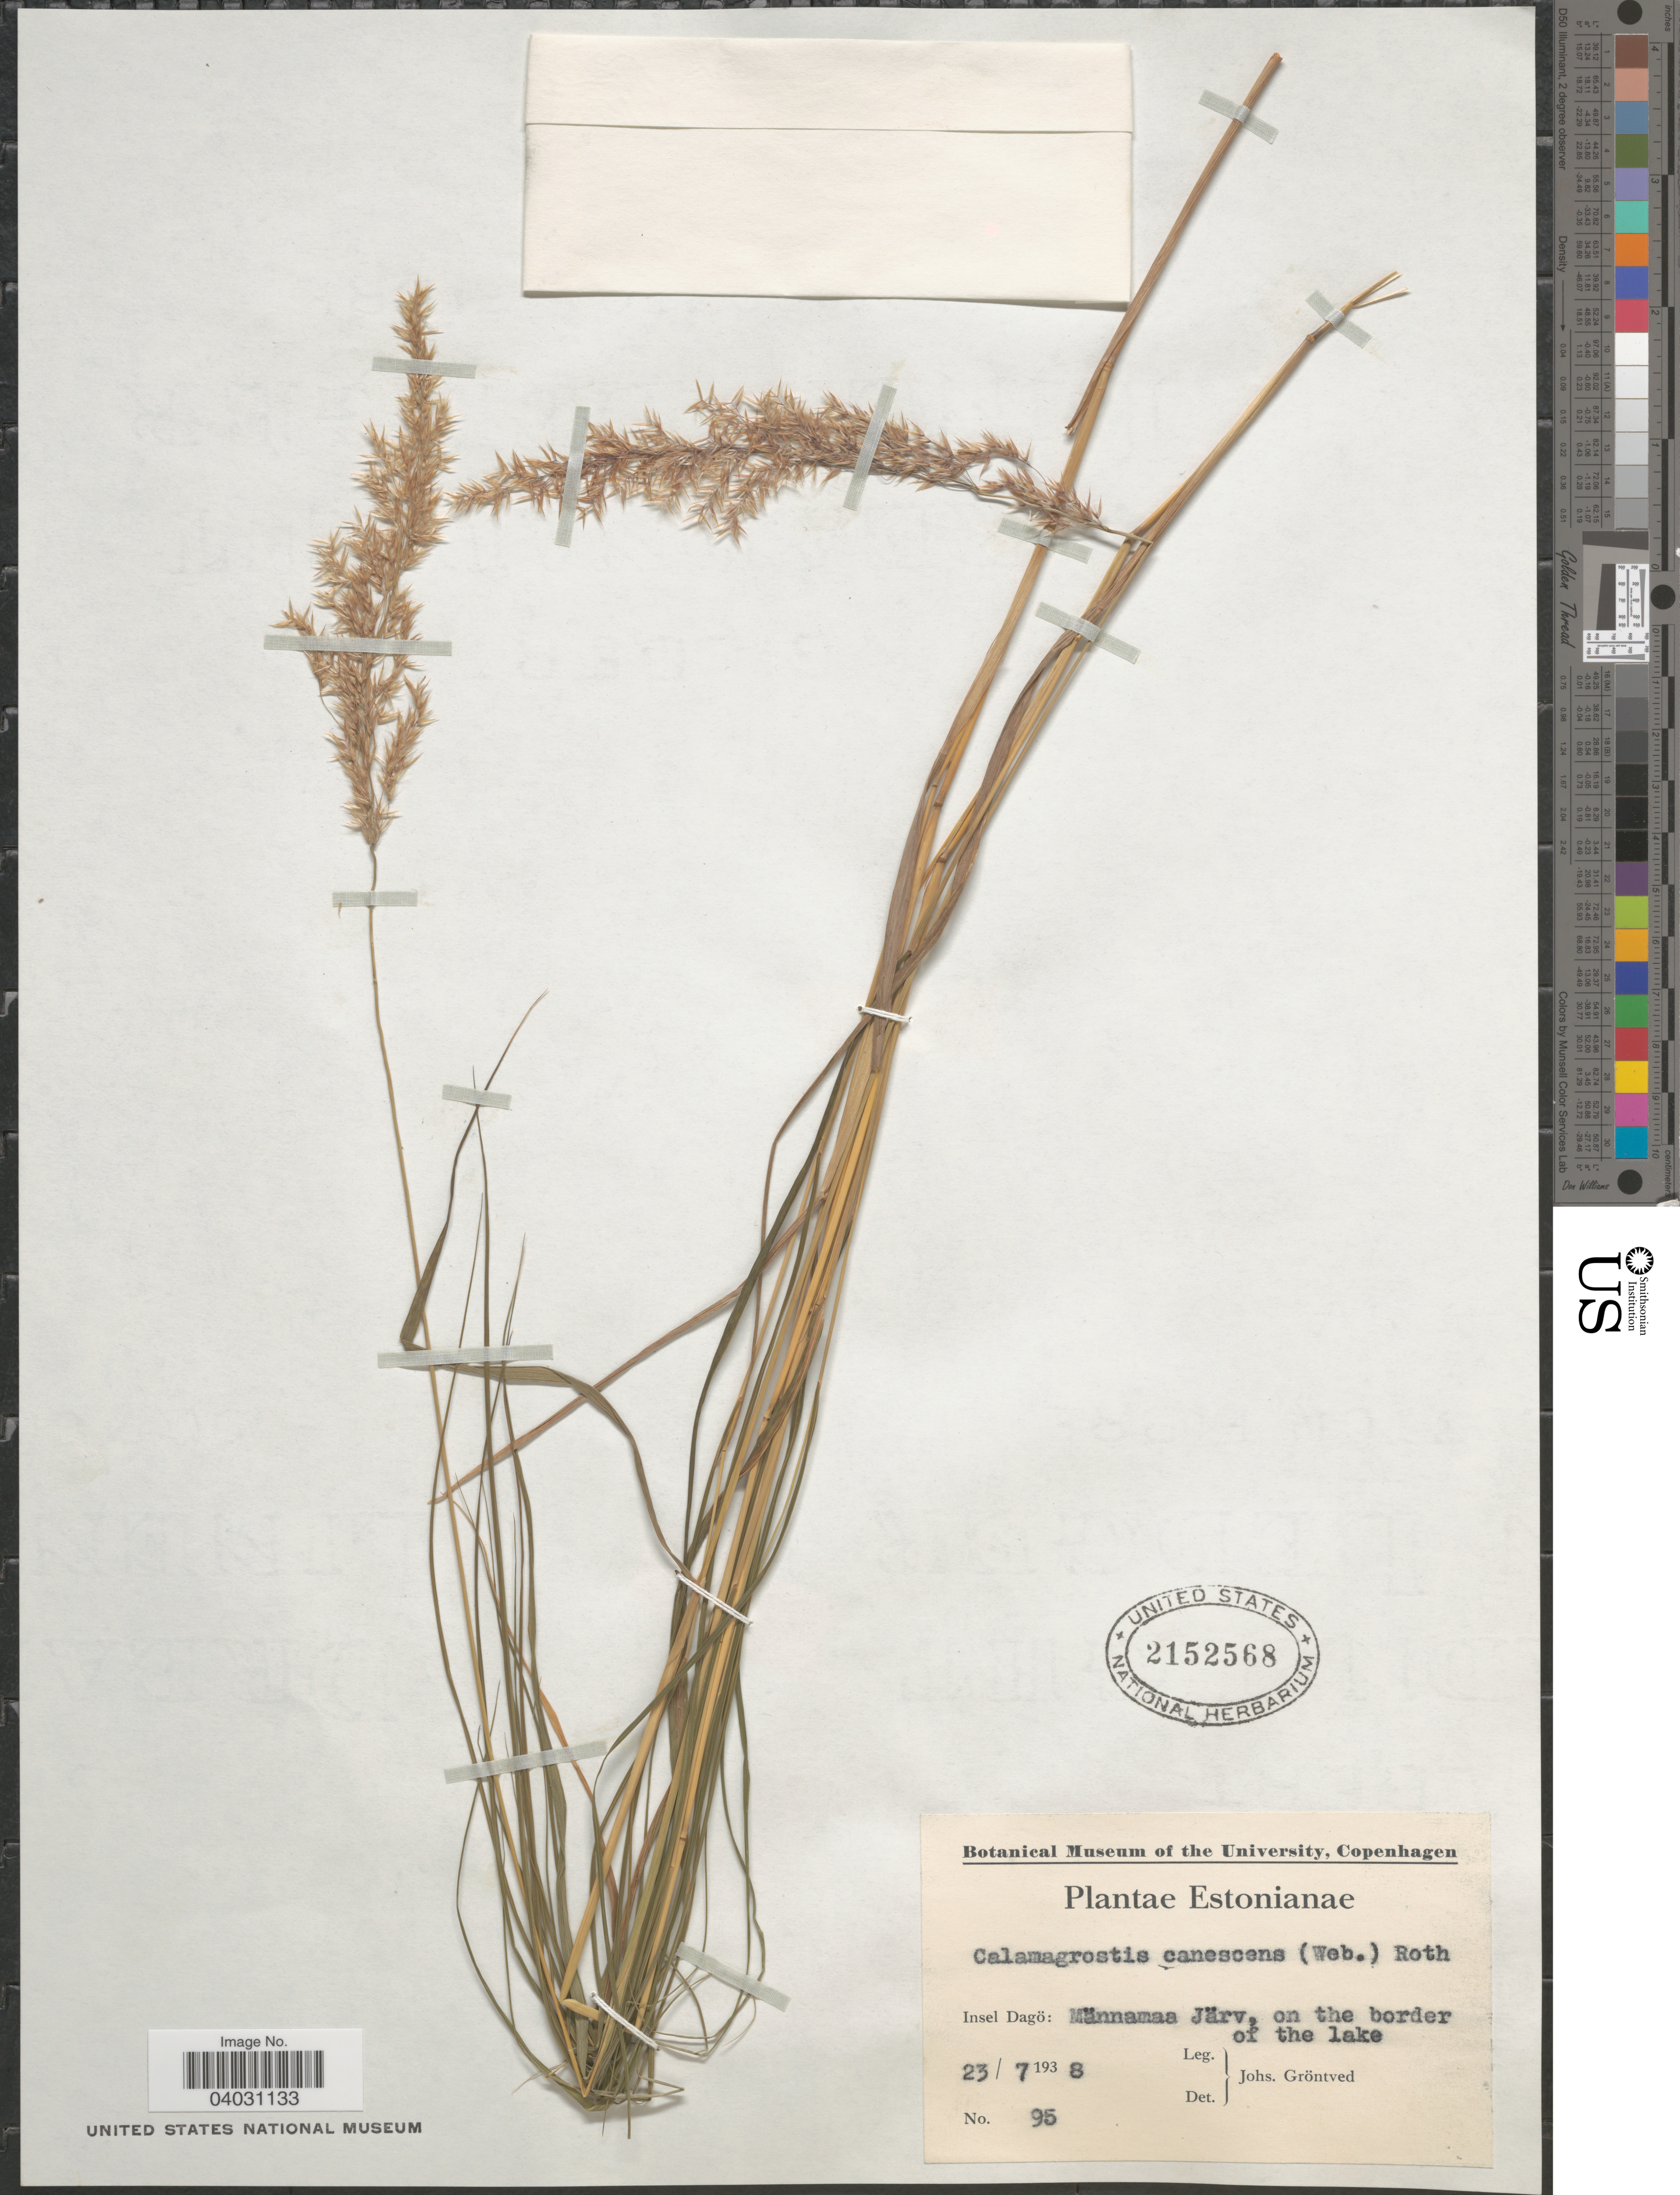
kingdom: Plantae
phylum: Tracheophyta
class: Liliopsida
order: Poales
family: Poaceae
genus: Calamagrostis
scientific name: Calamagrostis canescens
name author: (G.H. Weber) Roth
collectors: J. Grøntved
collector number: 95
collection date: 1938-07-23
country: Estonia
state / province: Järvamaa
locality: Estonianae. Insel Dagö: Männamaa Järv, on the border of the lake.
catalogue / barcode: US 2152568